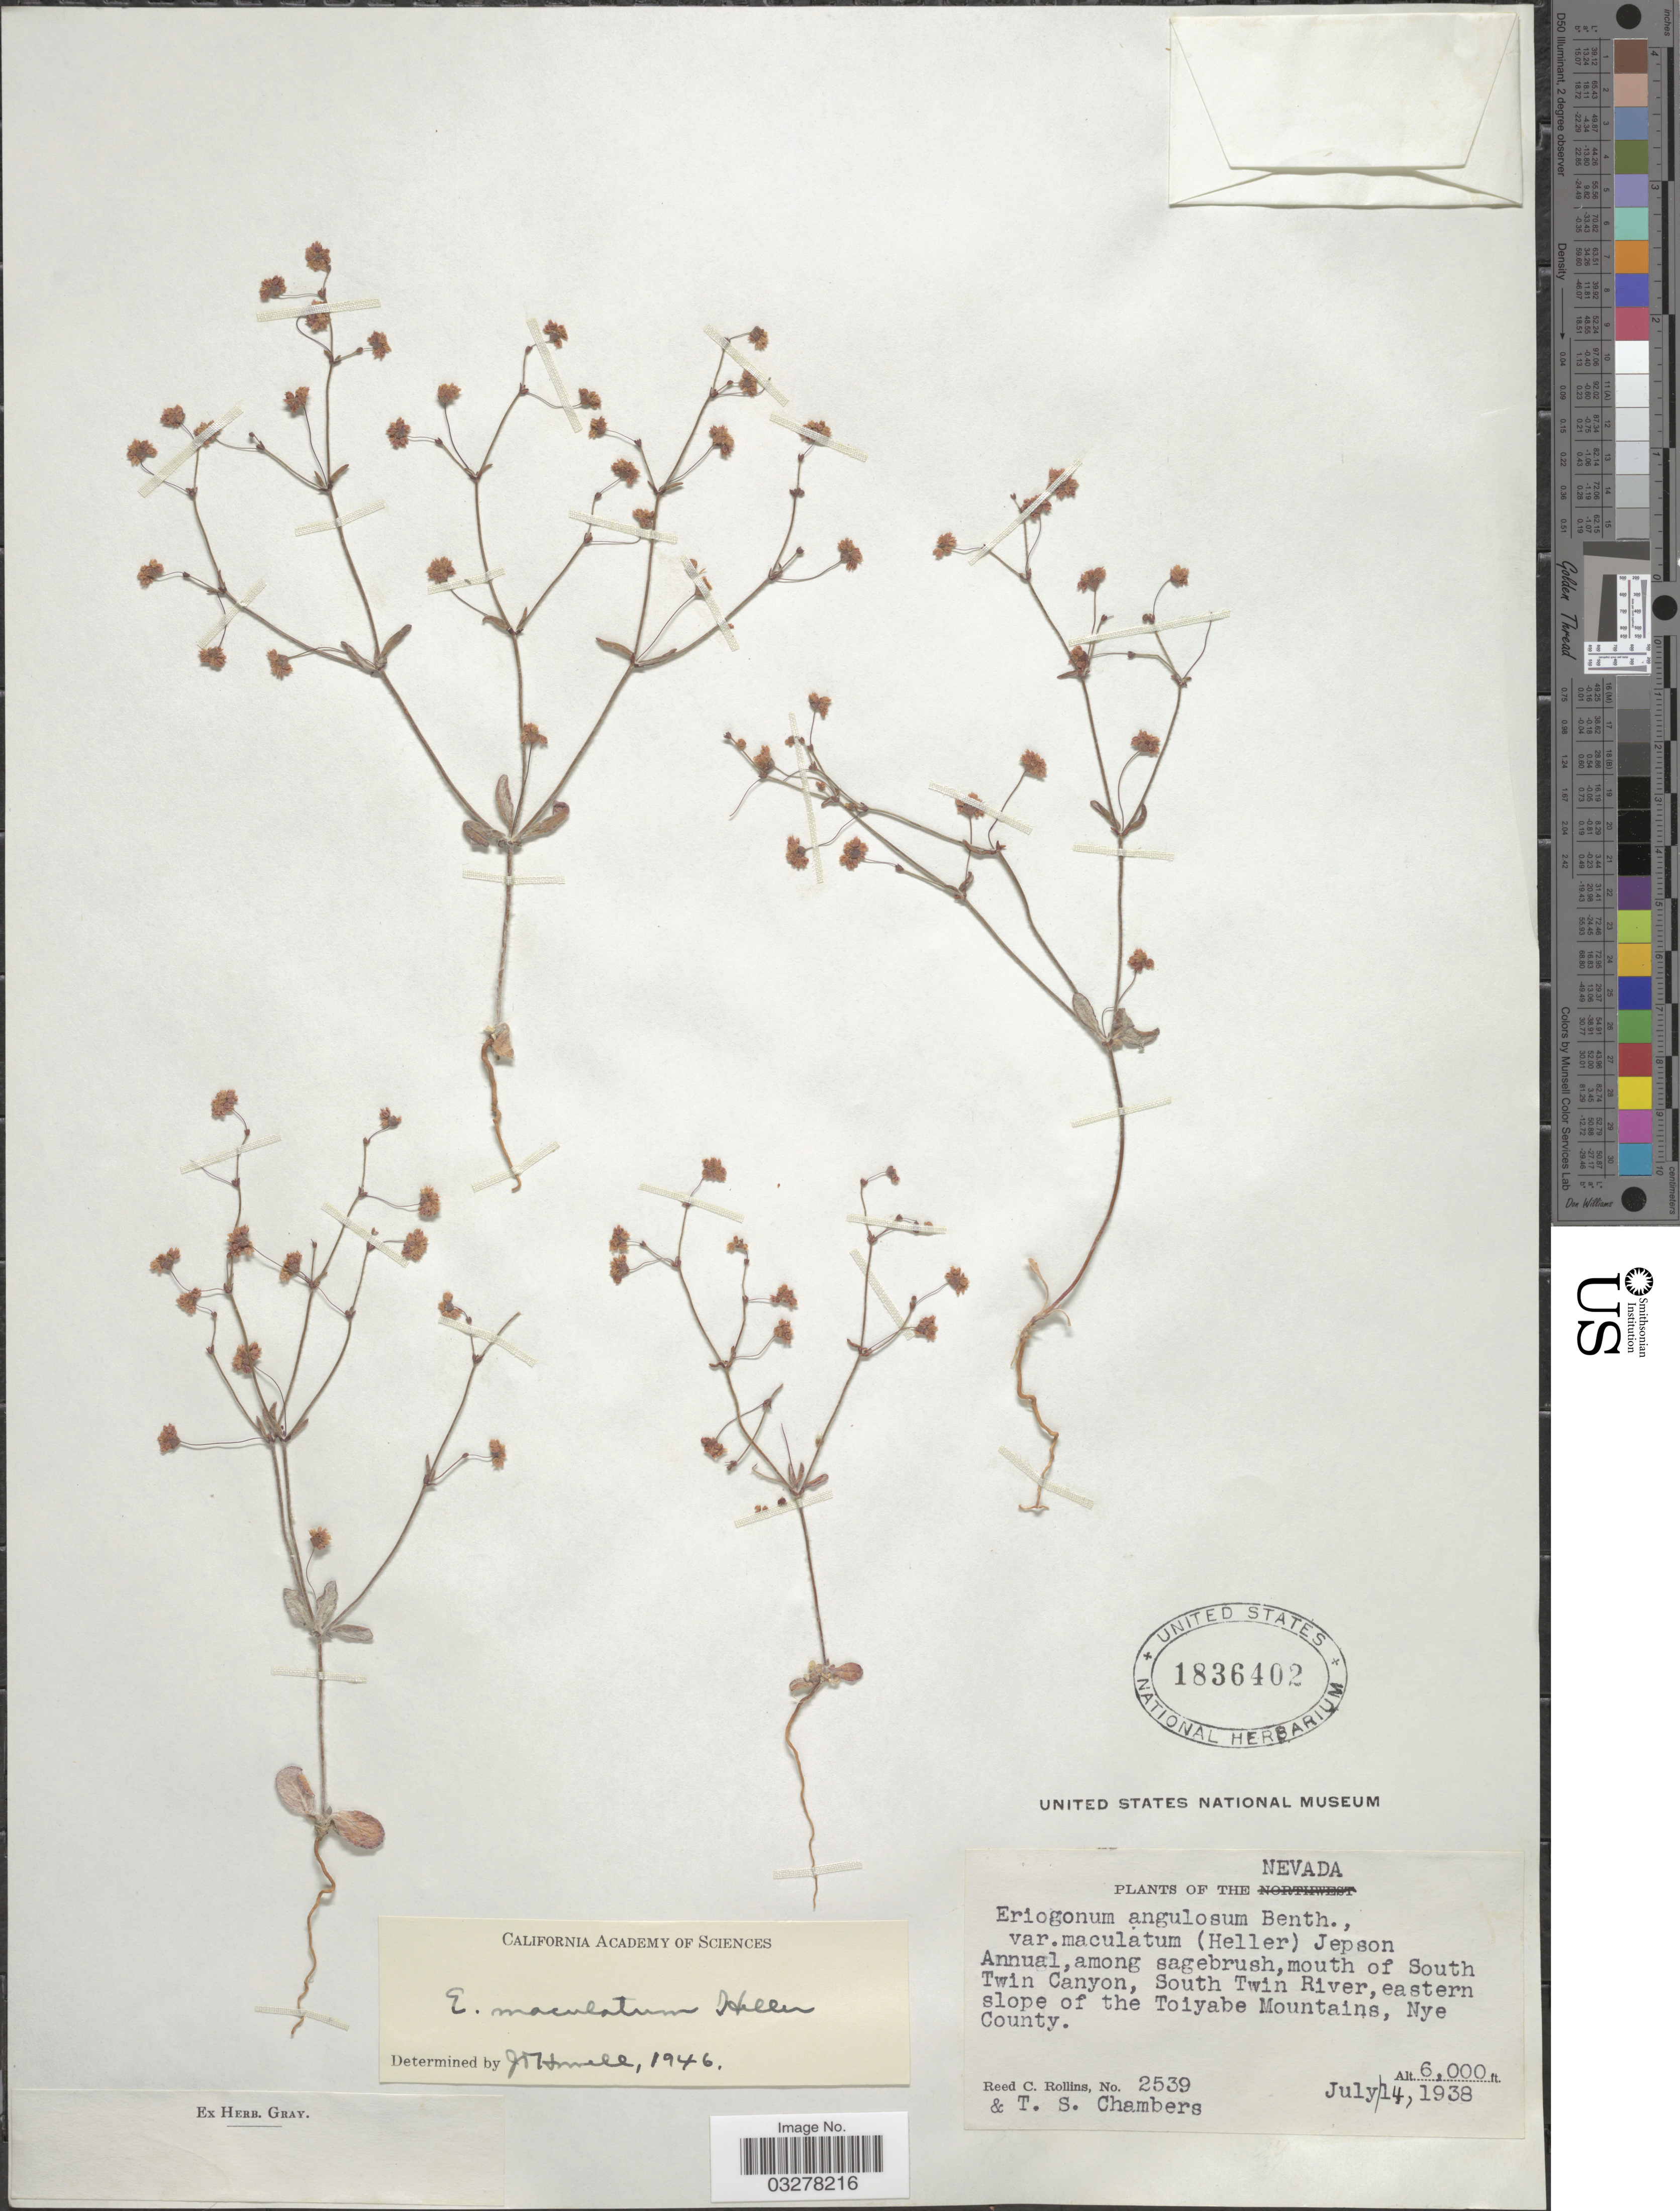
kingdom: Plantae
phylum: Tracheophyta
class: Magnoliopsida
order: Caryophyllales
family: Polygonaceae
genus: Eriogonum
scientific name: Eriogonum maculatum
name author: A. Heller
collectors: R. C. Rollins & T. Chambers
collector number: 2539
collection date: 1938-07-14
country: United States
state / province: Nevada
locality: Mouth of South Twin Canyon, South Twin River, eastern slope of the Toiyabe Mountains, Nye County.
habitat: among sagebrush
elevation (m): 1829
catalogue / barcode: US 1836402